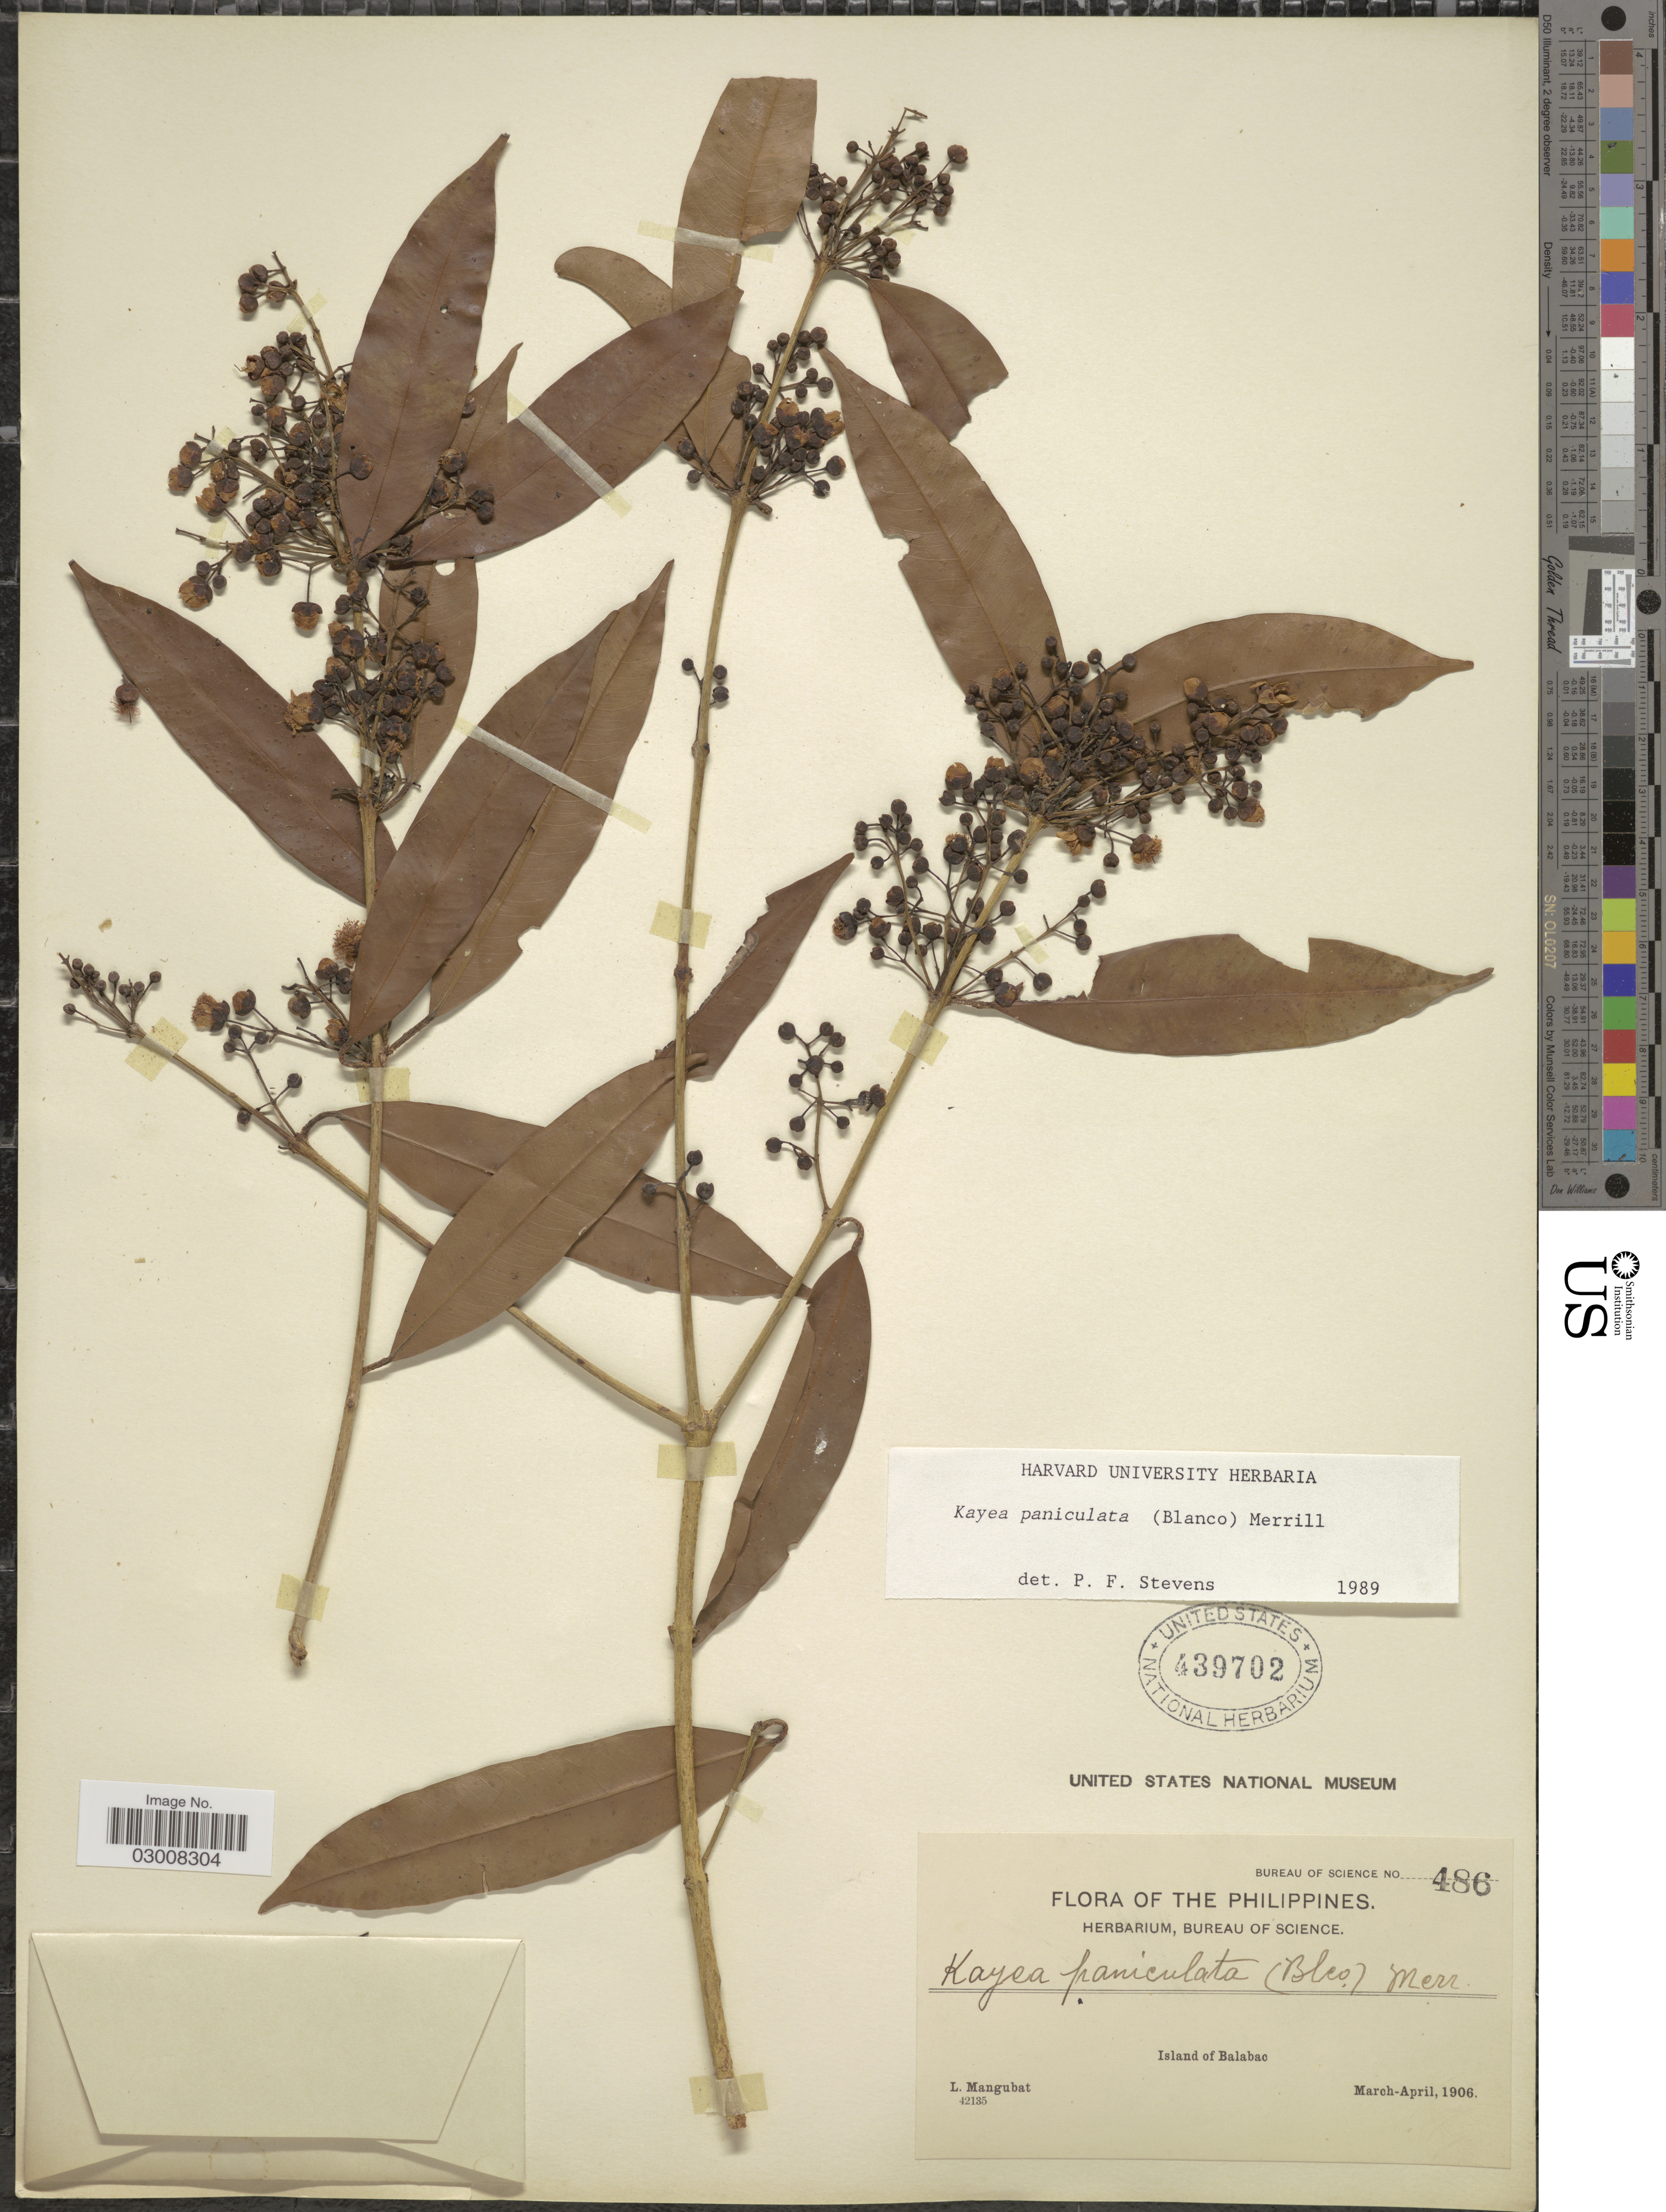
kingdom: Plantae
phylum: Tracheophyta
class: Magnoliopsida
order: Malpighiales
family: Calophyllaceae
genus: Kayea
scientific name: Kayea paniculata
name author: (Blanco) Merr.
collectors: L. Mangubat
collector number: Bureau of Science 486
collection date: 1906-03/1906-04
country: Philippines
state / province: Mimaropa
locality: Island of Balabac.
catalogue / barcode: US 439702